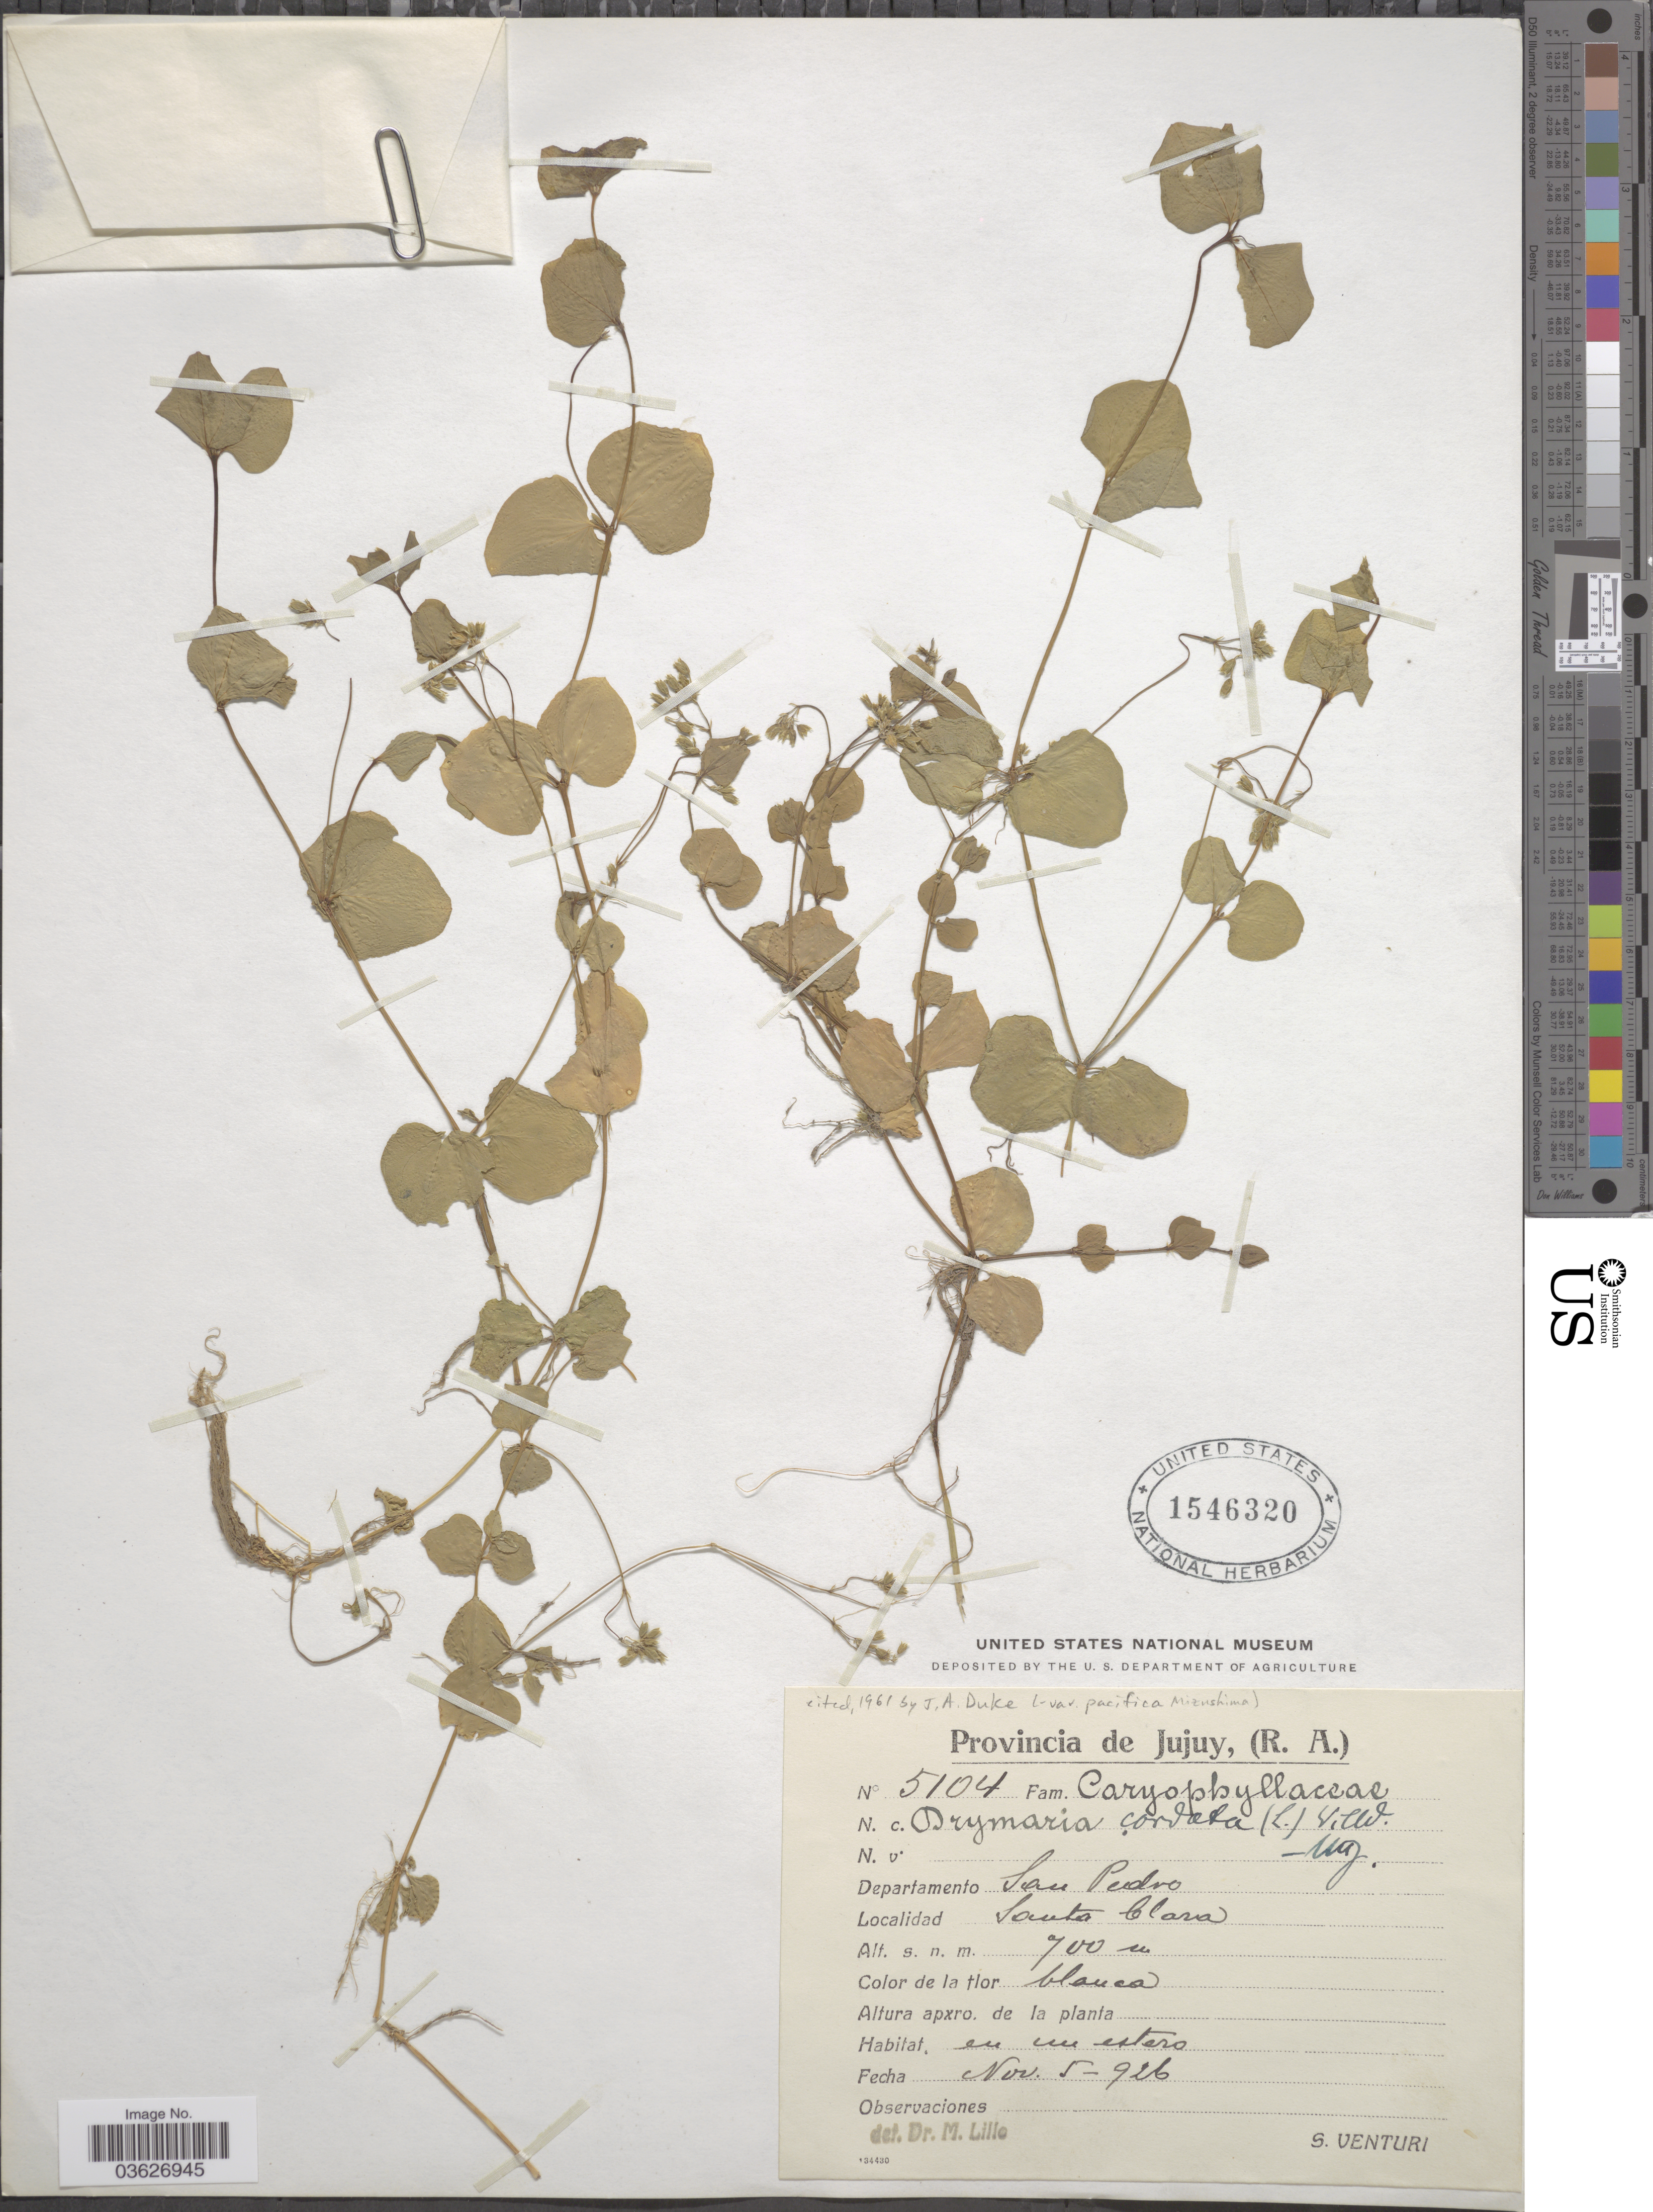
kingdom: Plantae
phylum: Tracheophyta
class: Magnoliopsida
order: Caryophyllales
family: Caryophyllaceae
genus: Drymaria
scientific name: Drymaria cordata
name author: (L.) Willd. ex Schult.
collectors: S. Venturi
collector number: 5104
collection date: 1926-11-05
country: Argentina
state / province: Jujuy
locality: Departamento San Pedro. Santa Clara.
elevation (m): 700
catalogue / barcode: US 1546320